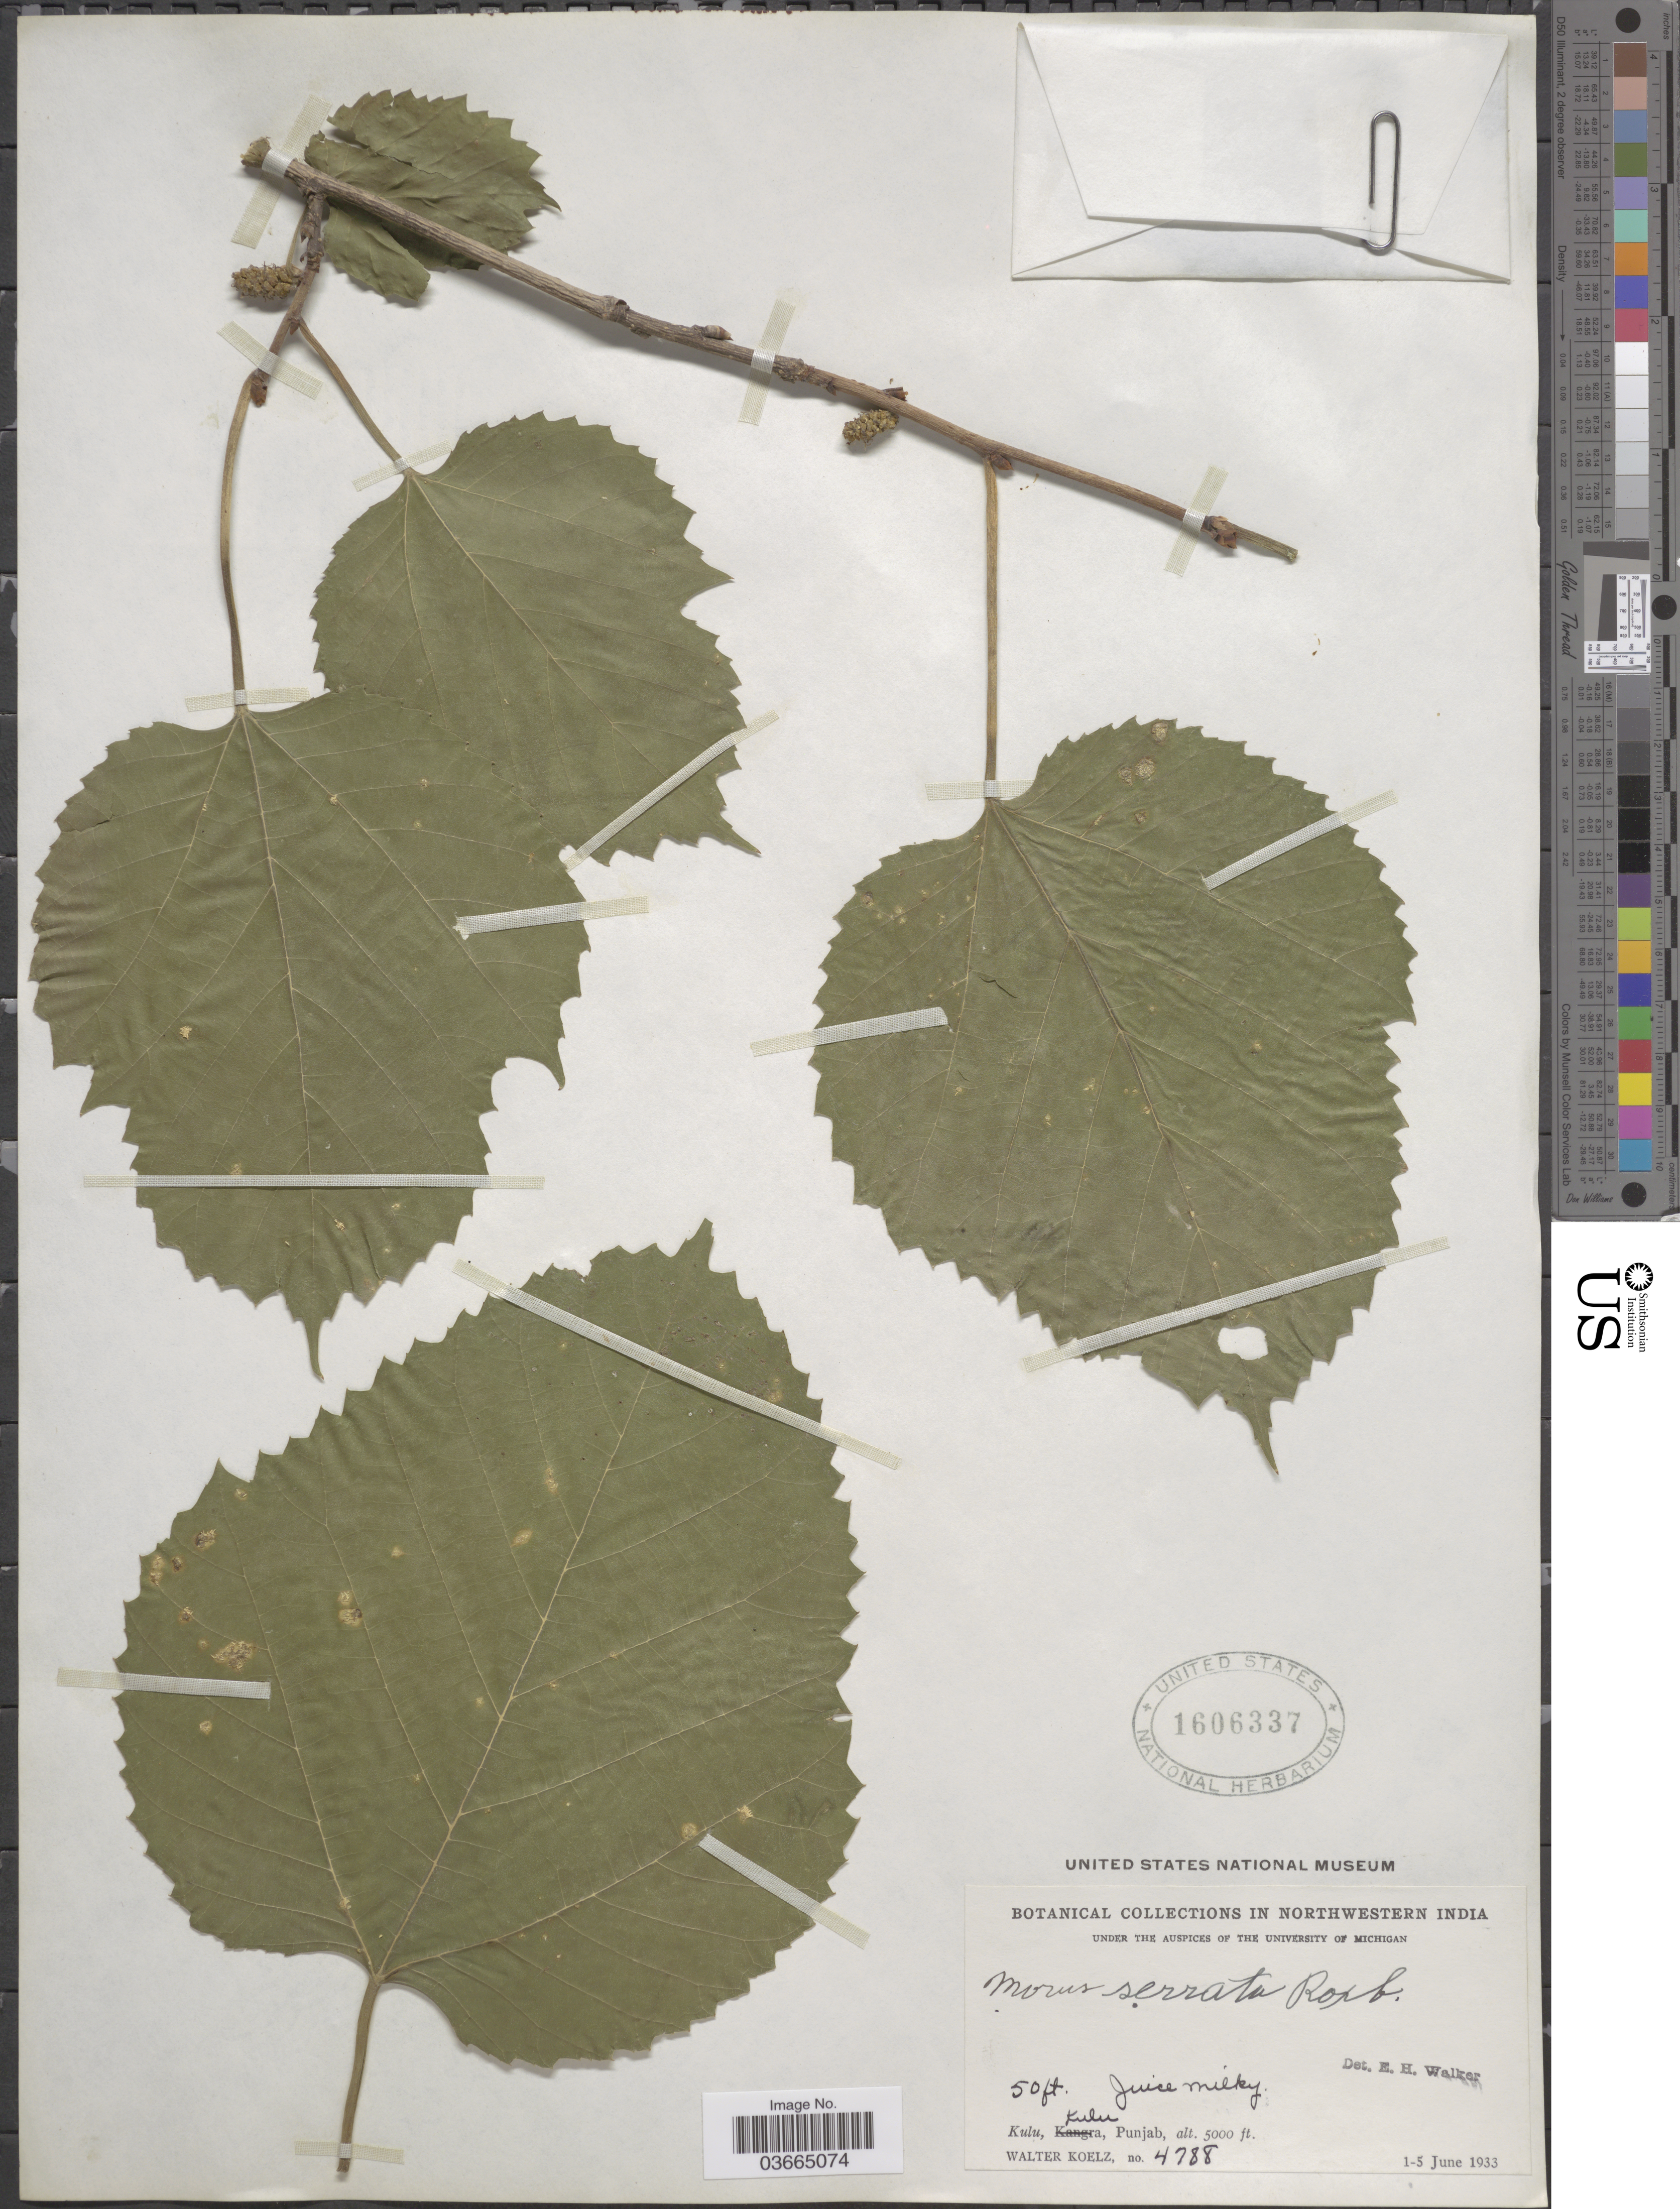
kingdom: Plantae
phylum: Tracheophyta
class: Magnoliopsida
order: Rosales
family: Moraceae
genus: Morus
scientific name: Morus serrata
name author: Roxb.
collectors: W. N. Koelz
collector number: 4788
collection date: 1933-06-01/1933-06-05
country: India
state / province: Punjab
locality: Northwestern India. Kulu.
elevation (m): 1524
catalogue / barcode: US 1606337